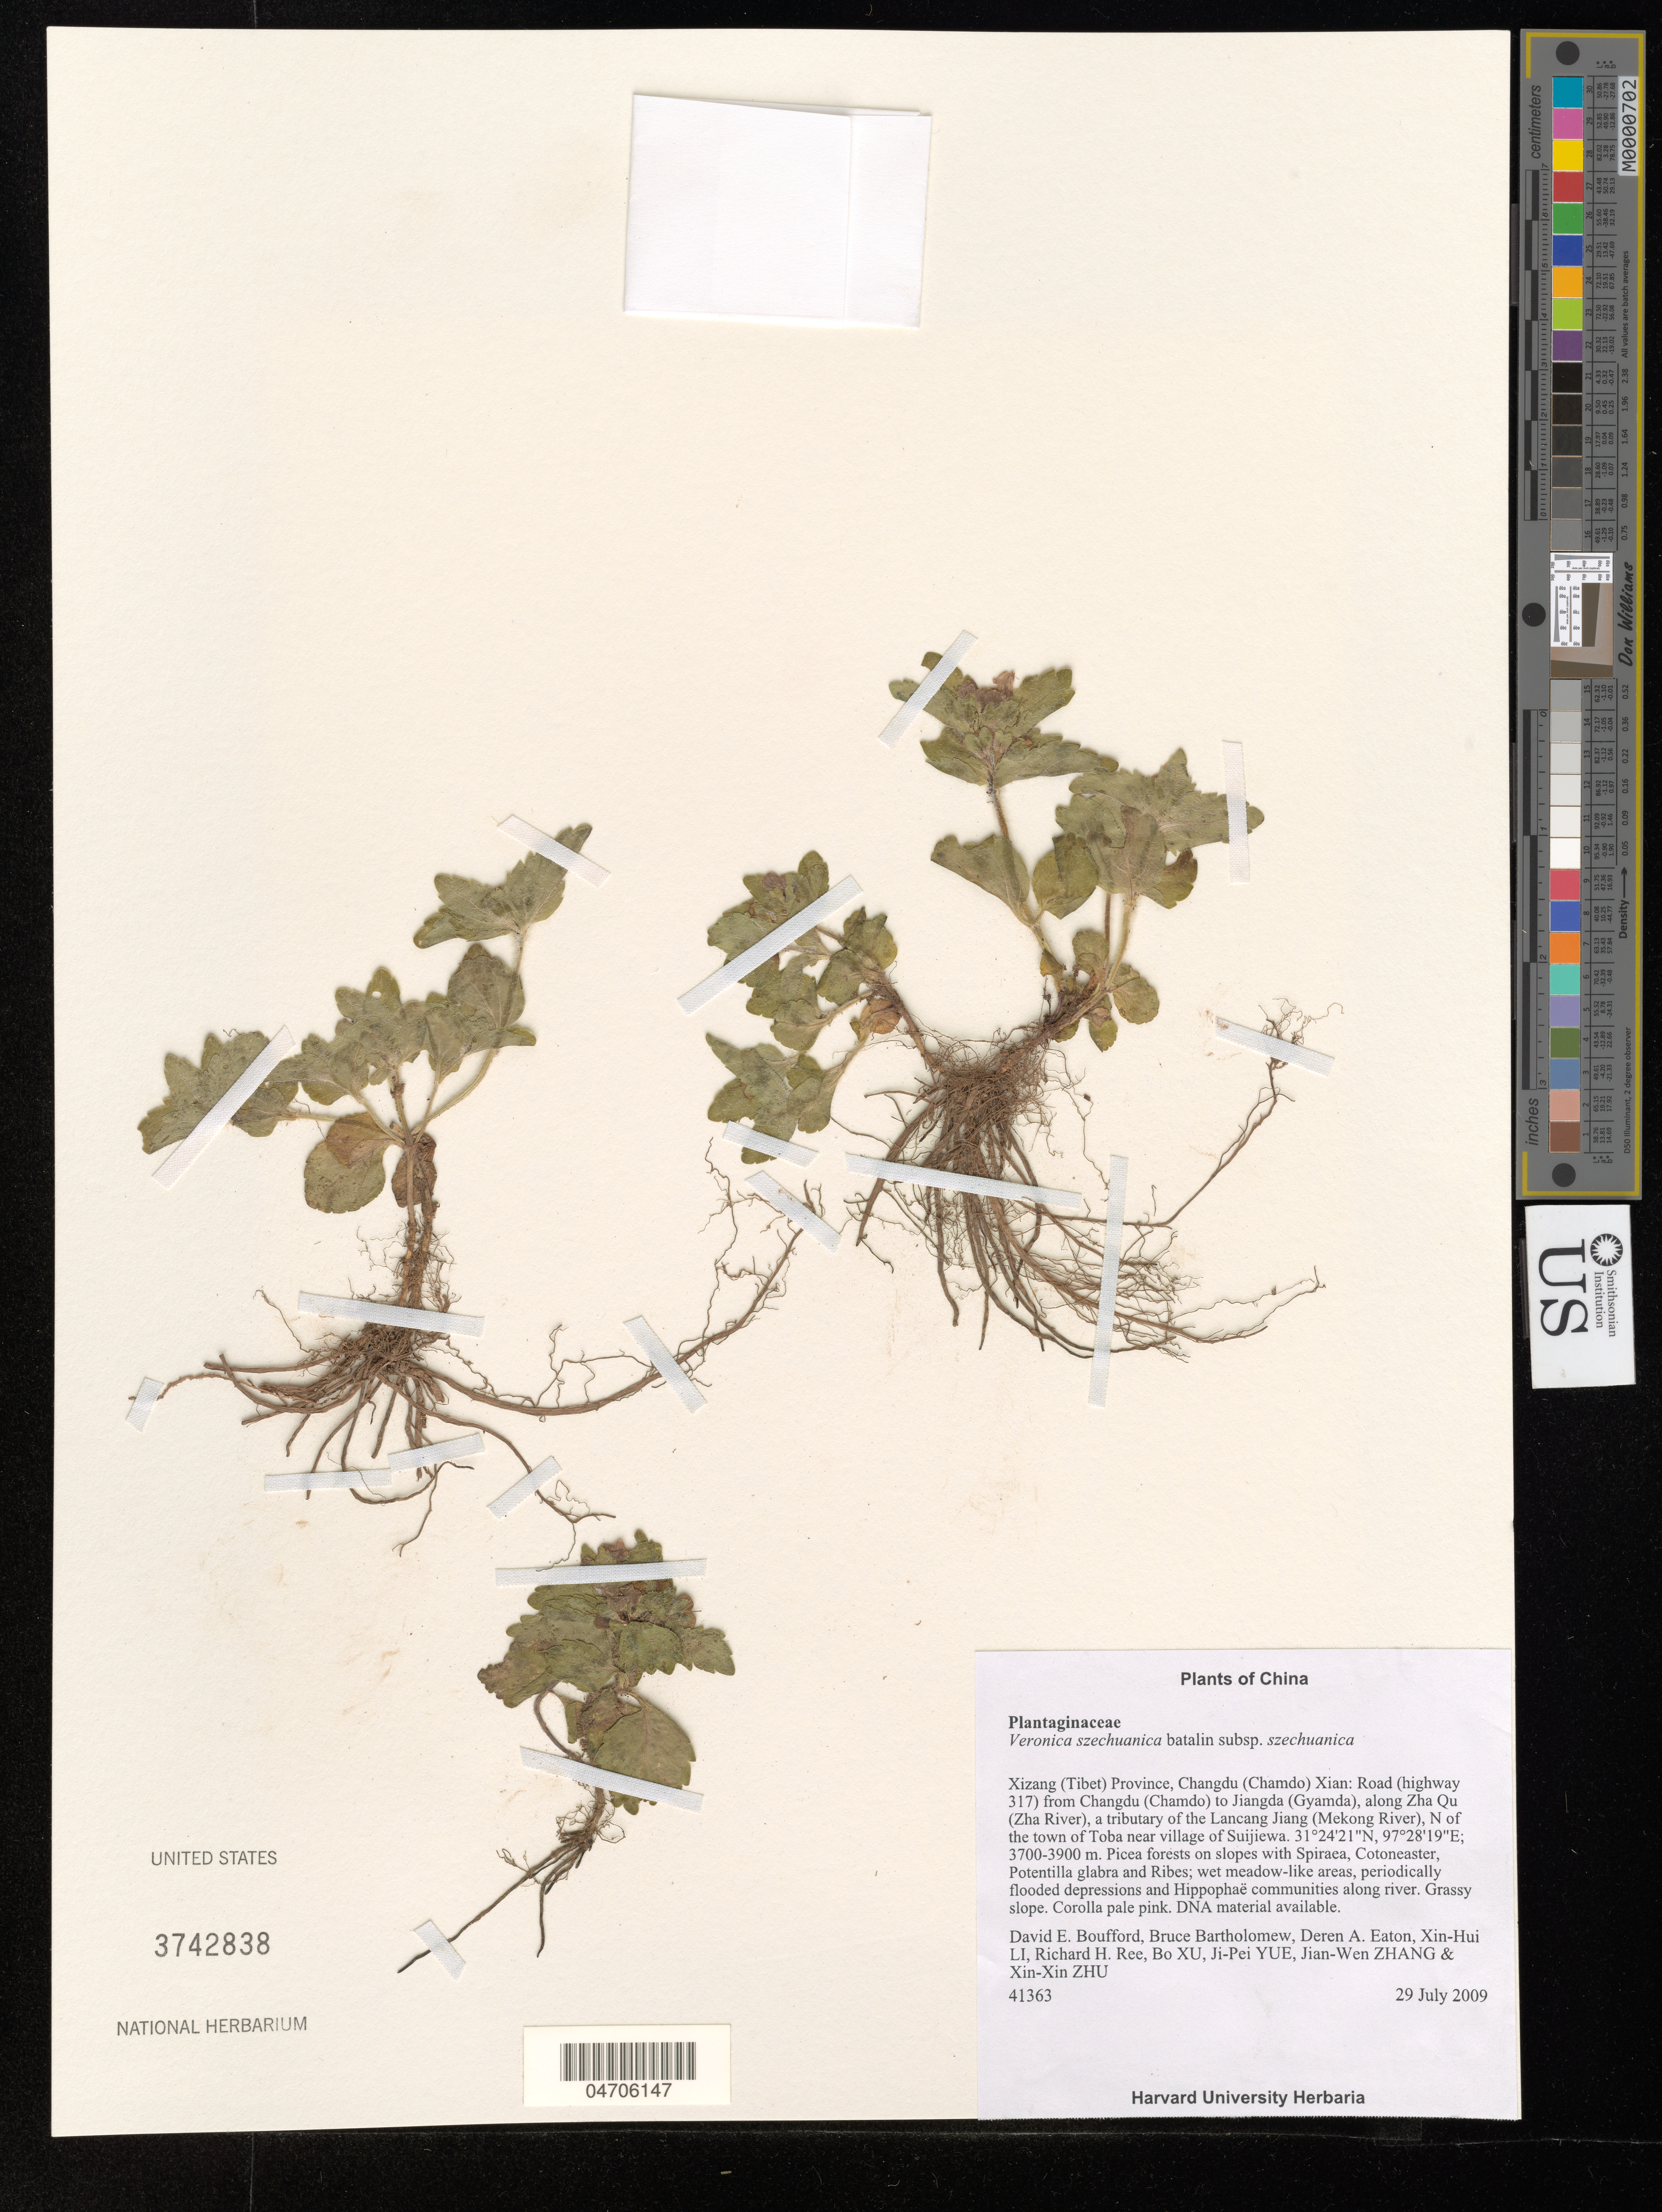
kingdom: Plantae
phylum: Tracheophyta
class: Magnoliopsida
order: Lamiales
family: Plantaginaceae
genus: Veronica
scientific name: Veronica szechuanica subsp. szechuanica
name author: Batalin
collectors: D. E. Boufford, B. Bartholomew, D. Eaton, X. Li & et al.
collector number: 41363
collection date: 2009-07-29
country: China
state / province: Xizang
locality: (Tibet), Changdu (Chamdo) Xian: Road (highway 317) from Changdu (Chamdo) to Jiangda (Gyamda), along Zha Qu (Zha River), a tributary of the Lancang Jiang (Mekong River), N of the town of Toba near village of Suijiewa.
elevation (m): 3700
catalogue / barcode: US 3742838